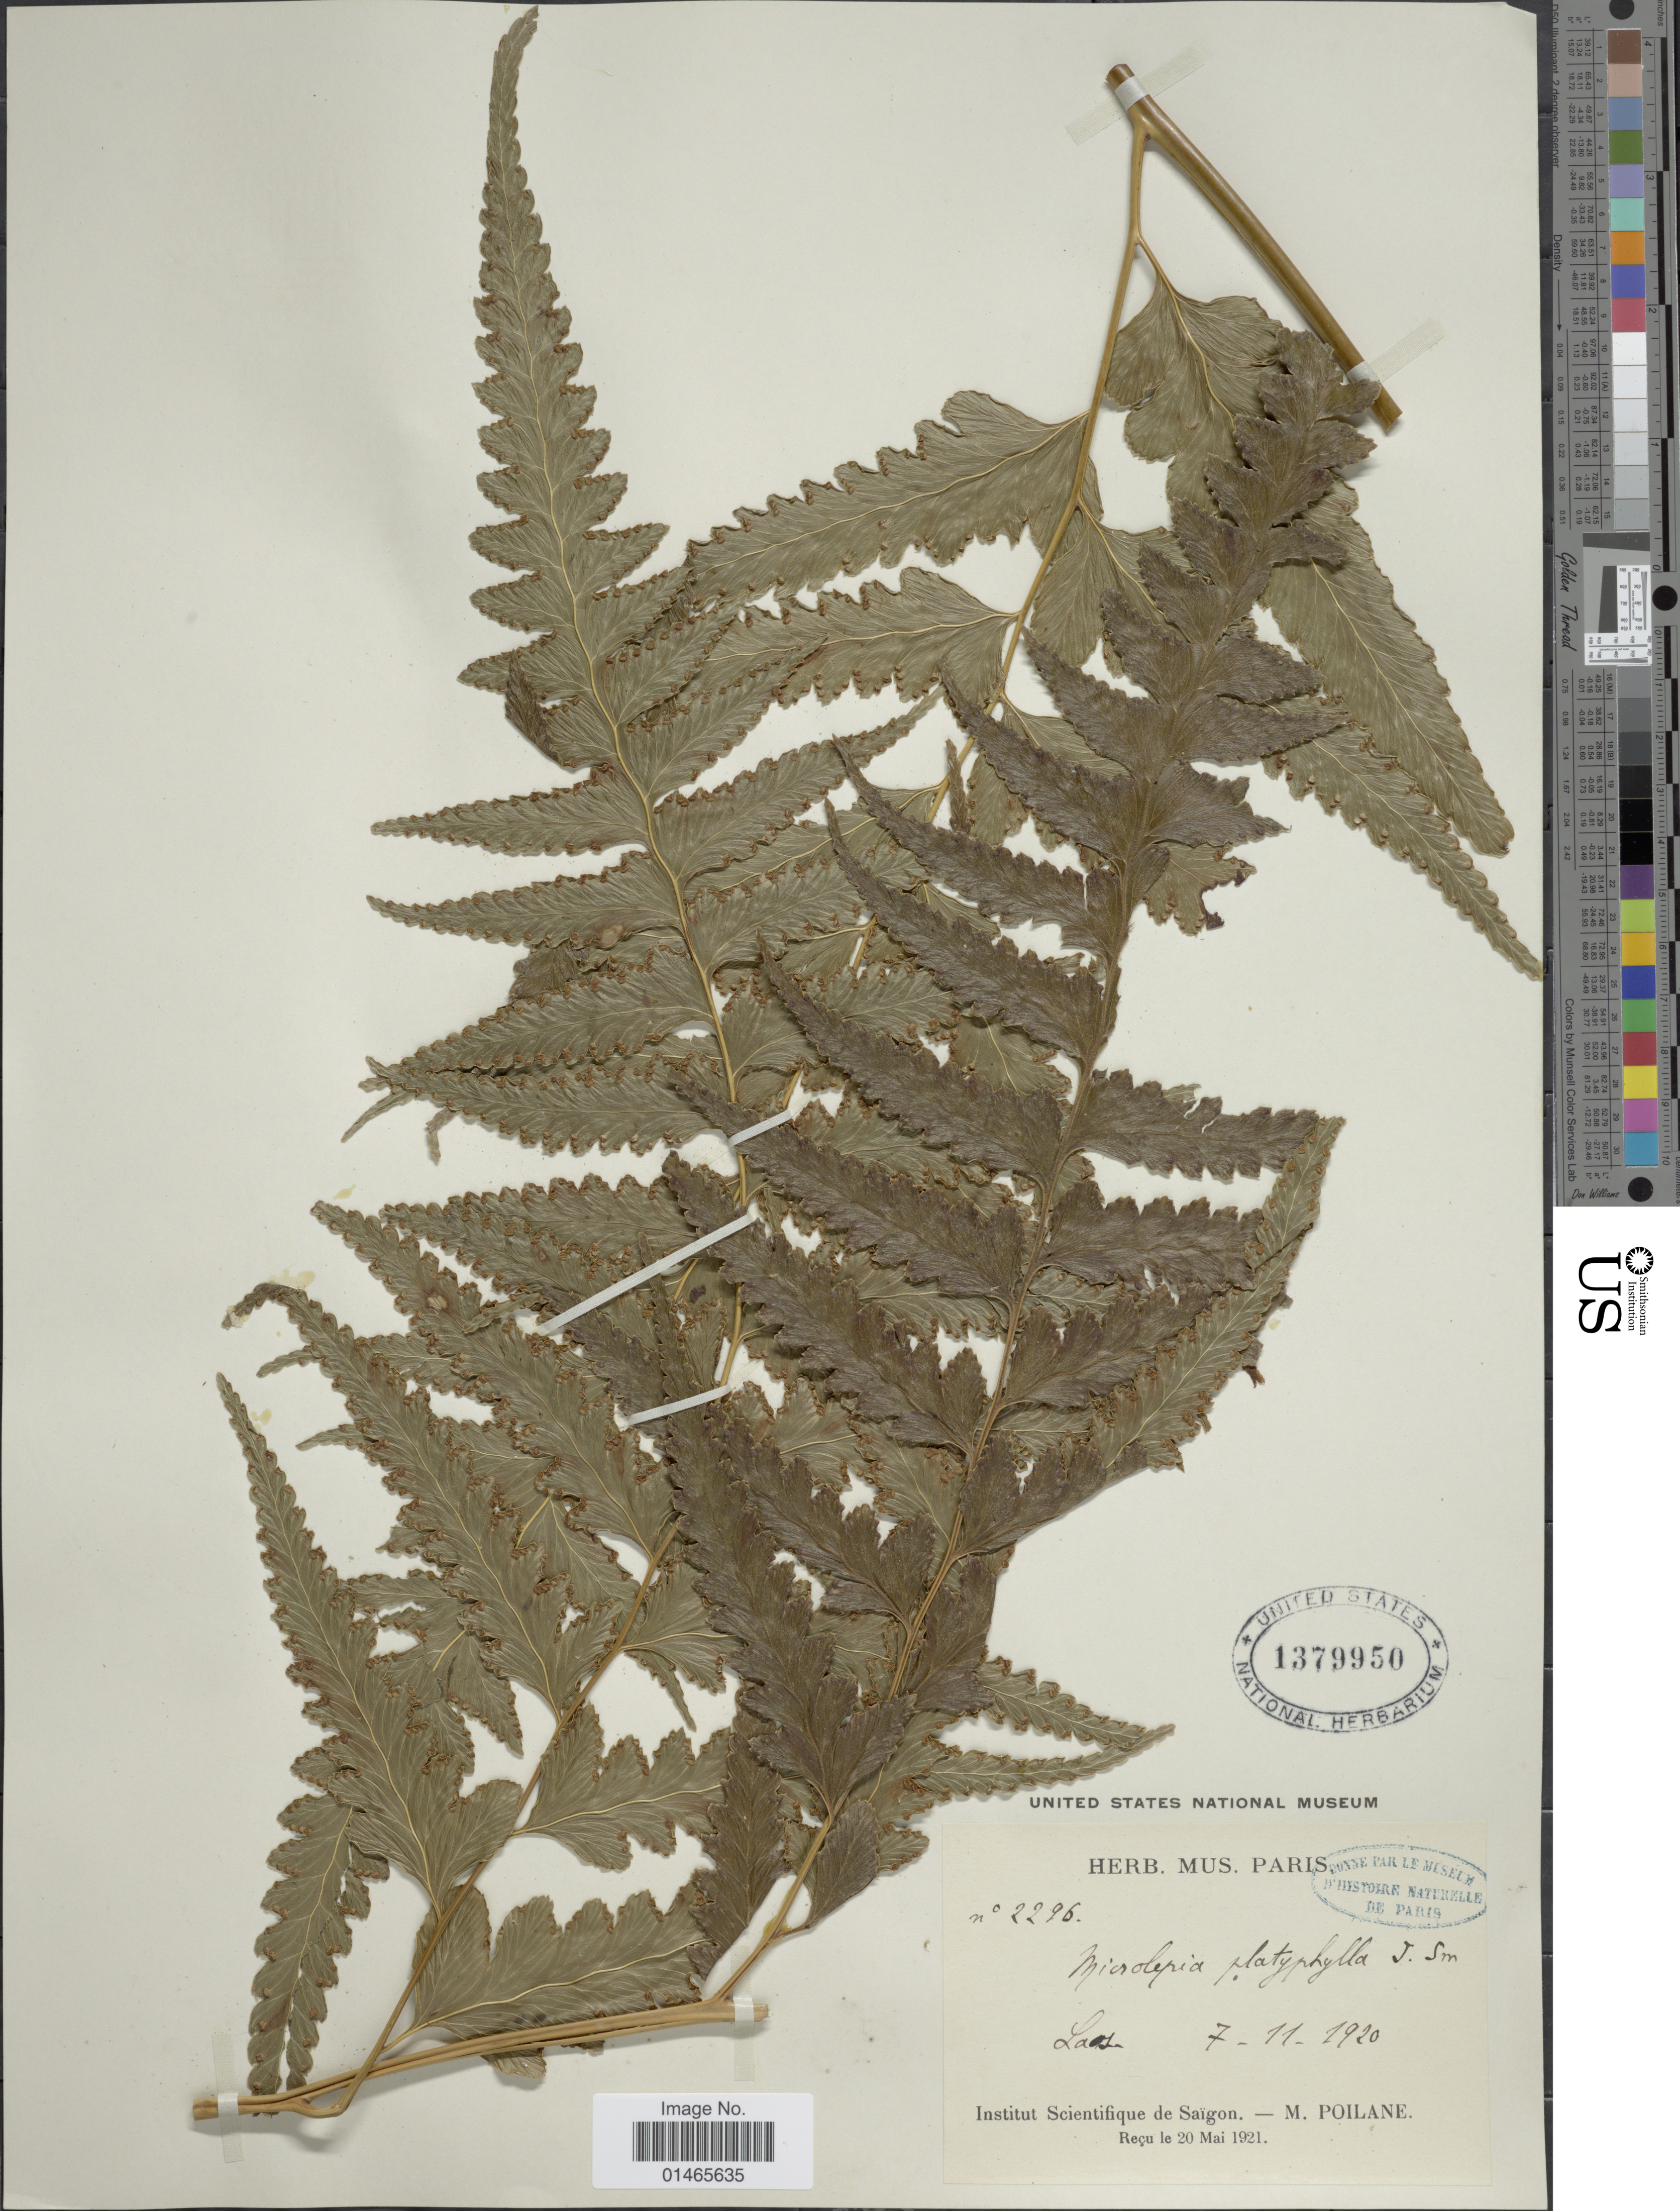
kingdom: Plantae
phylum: Tracheophyta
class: Polypodiopsida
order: Polypodiales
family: Dennstaedtiaceae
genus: Microlepia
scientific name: Microlepia platyphylla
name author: (D. Don) J. Sm.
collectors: M. Poilane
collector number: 2296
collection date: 1920-11-07/1921-05-20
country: Laos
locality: Laos [interpreted]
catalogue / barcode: US 1379950